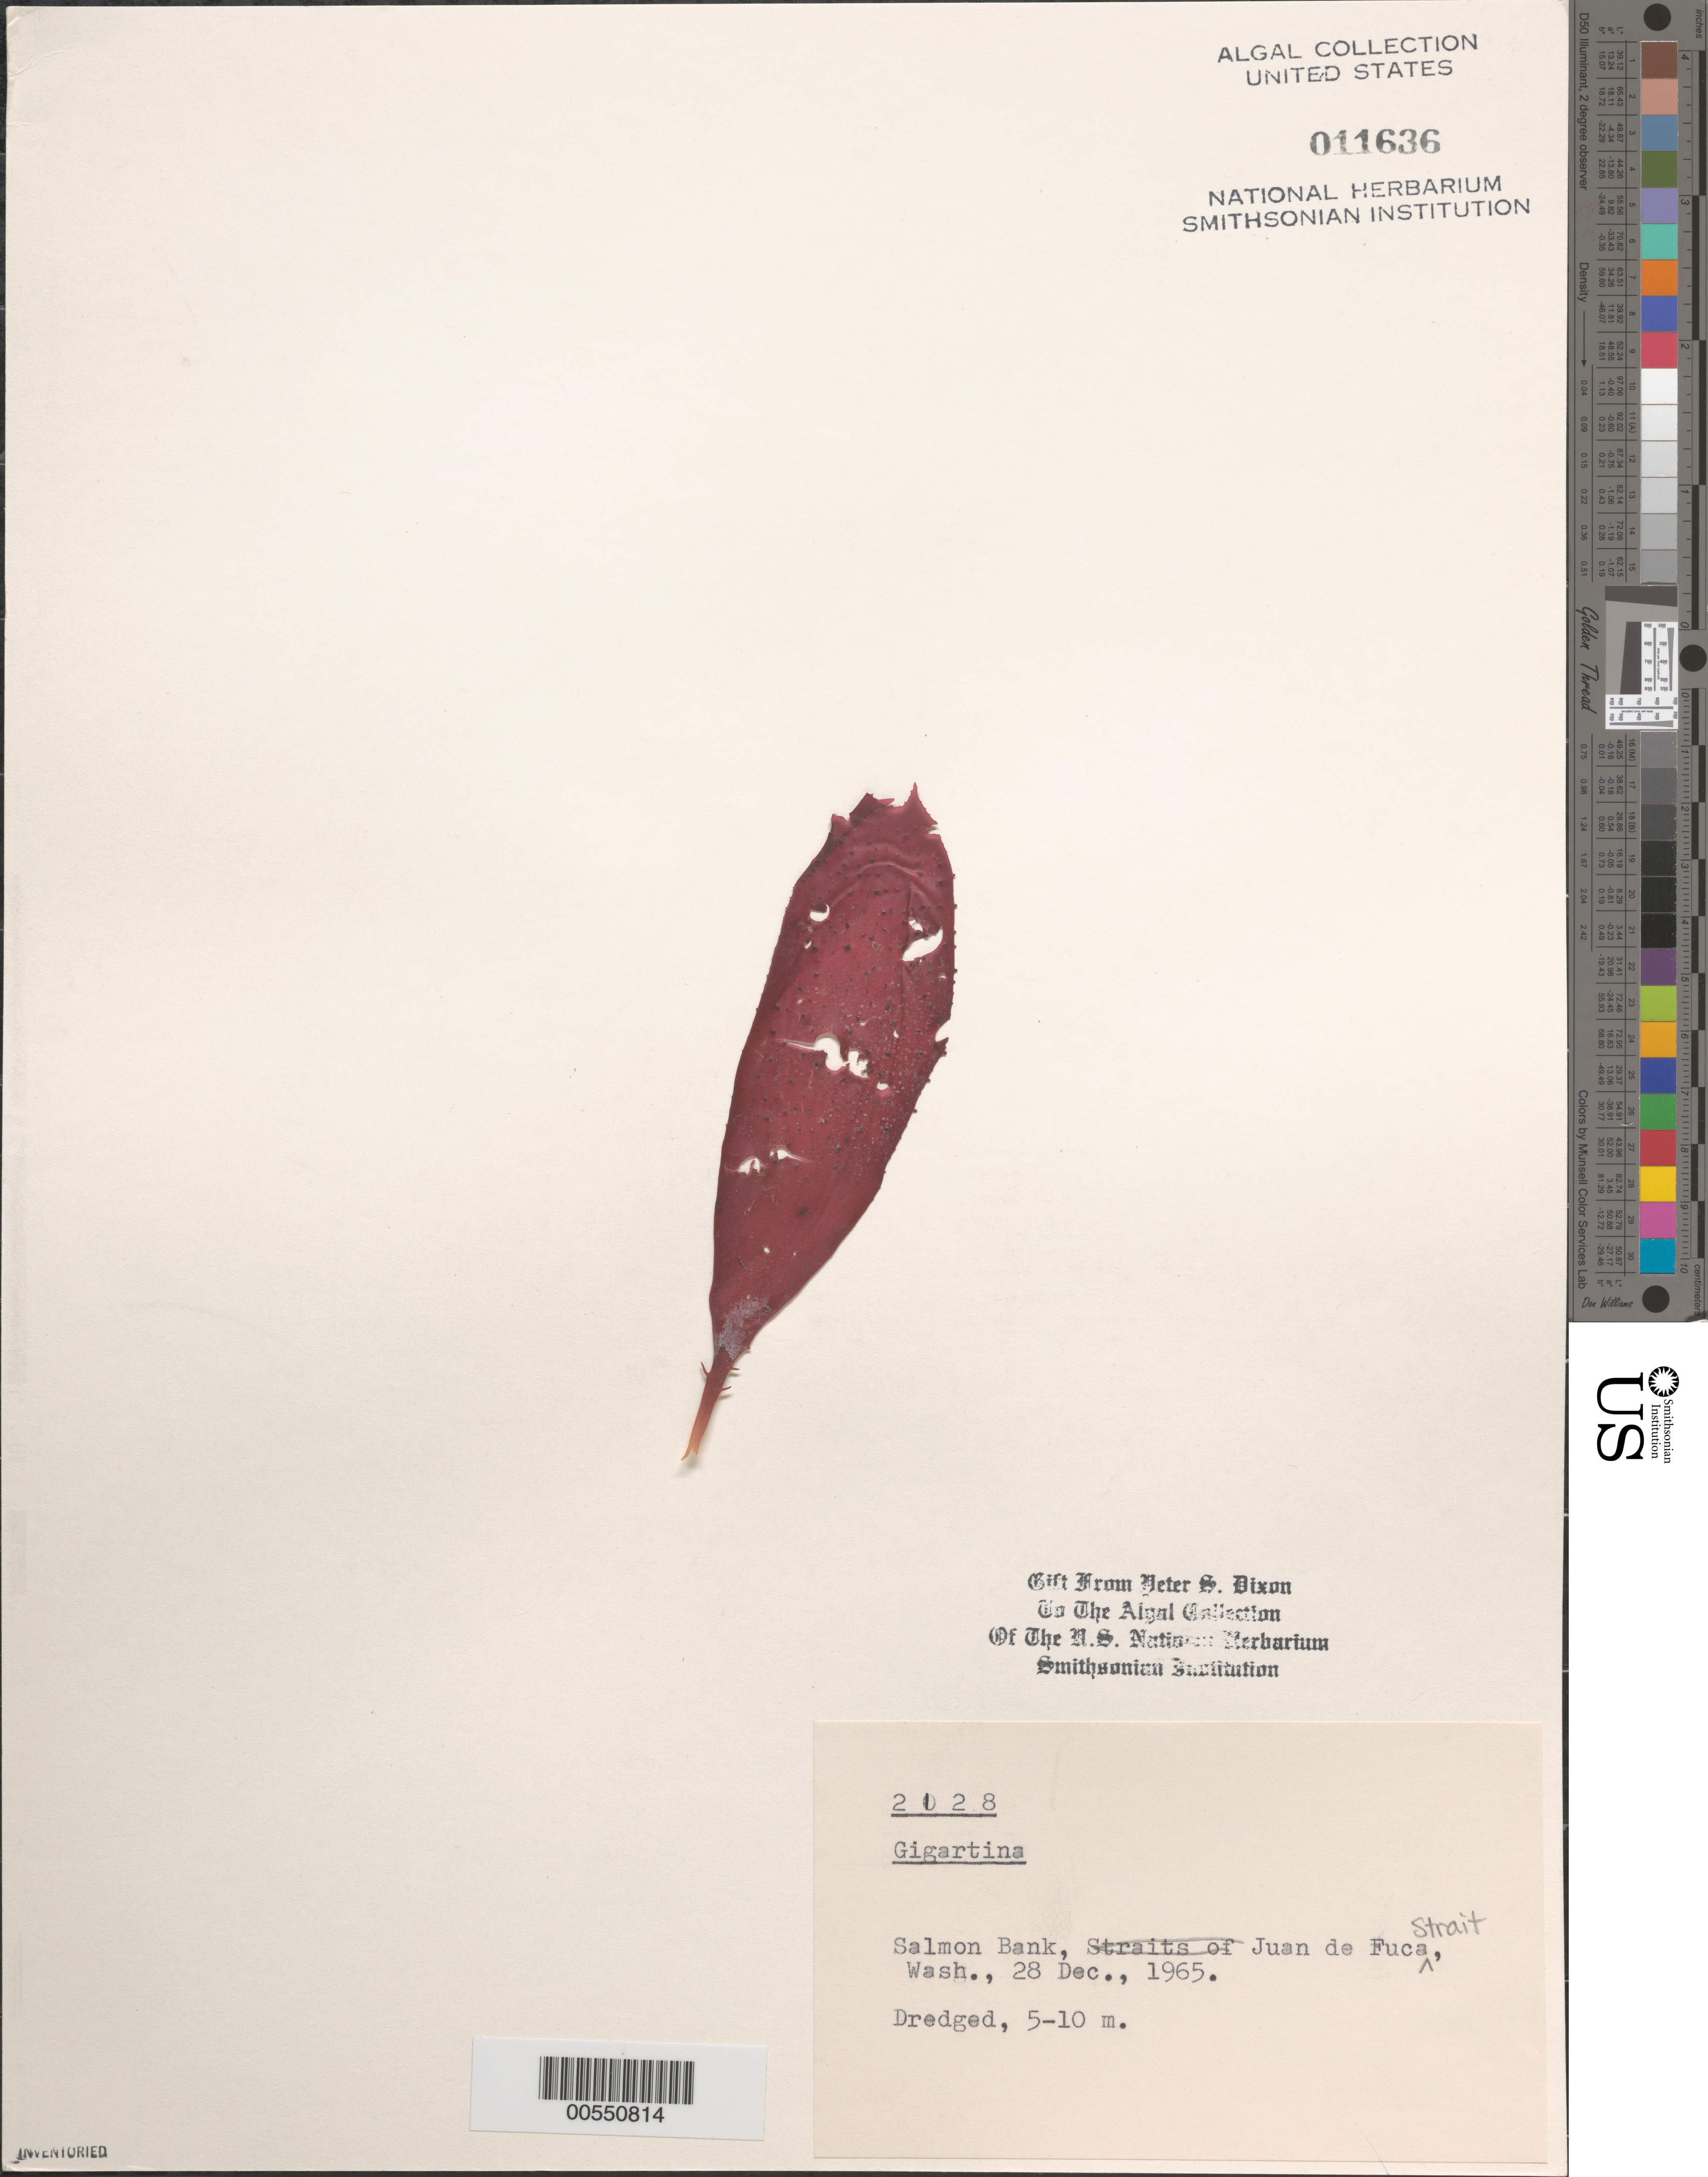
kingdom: Plantae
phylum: Rhodophyta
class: Florideophyceae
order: Gigartinales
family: Gigartinaceae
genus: Gigartina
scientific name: Gigartina sp.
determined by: Dixon, P. S.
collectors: P. S. Dixon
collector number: PSD 2128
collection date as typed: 28 Dec 1965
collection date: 1965-12-28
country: United States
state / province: Washington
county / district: San Juan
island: San Juan Islands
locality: Salmon Bank, Strait of Juan de Fuca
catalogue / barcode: US 11636